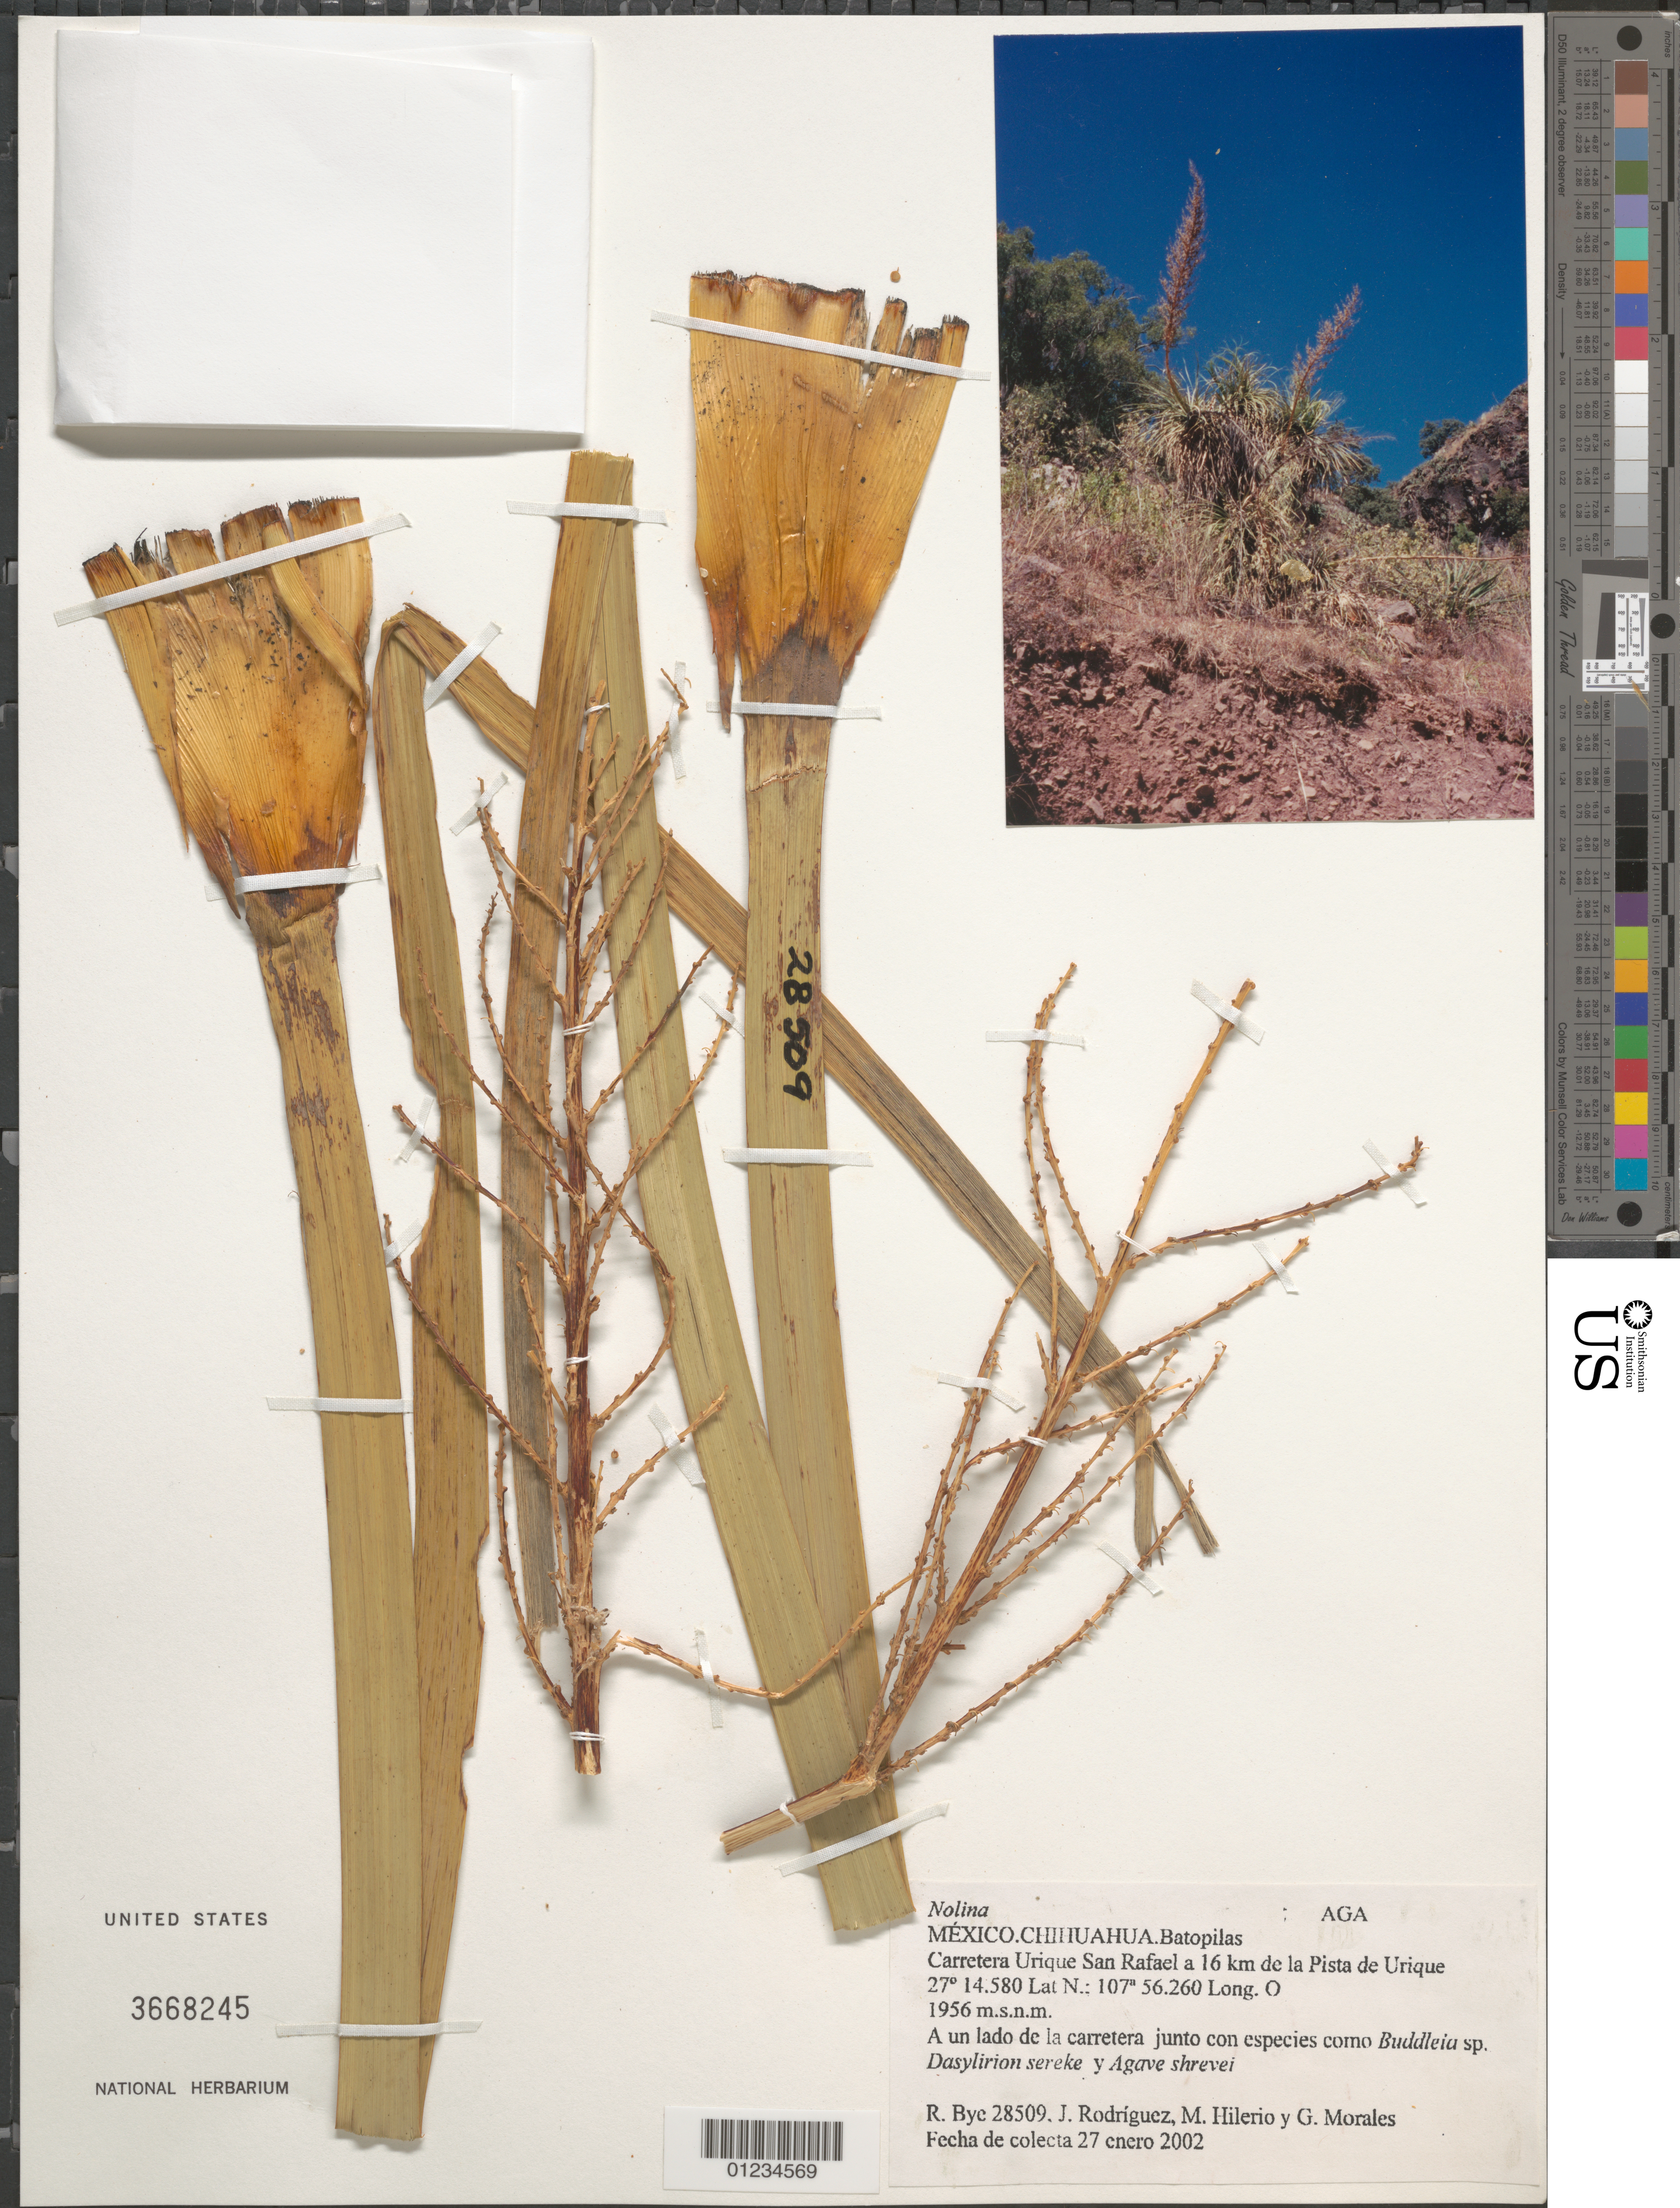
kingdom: Plantae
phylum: Tracheophyta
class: Liliopsida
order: Asparagales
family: Asparagaceae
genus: Nolina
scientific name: Nolina sp.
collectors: R. A. Bye, J. Rodríguez, M. Hilerio & G. Morales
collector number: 28509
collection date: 2002-01-27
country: Mexico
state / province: Chihuahua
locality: Batopilas. Carretera Urique San Rafael a 16 km de la Pista de Urique.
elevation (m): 1956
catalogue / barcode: US 3668245